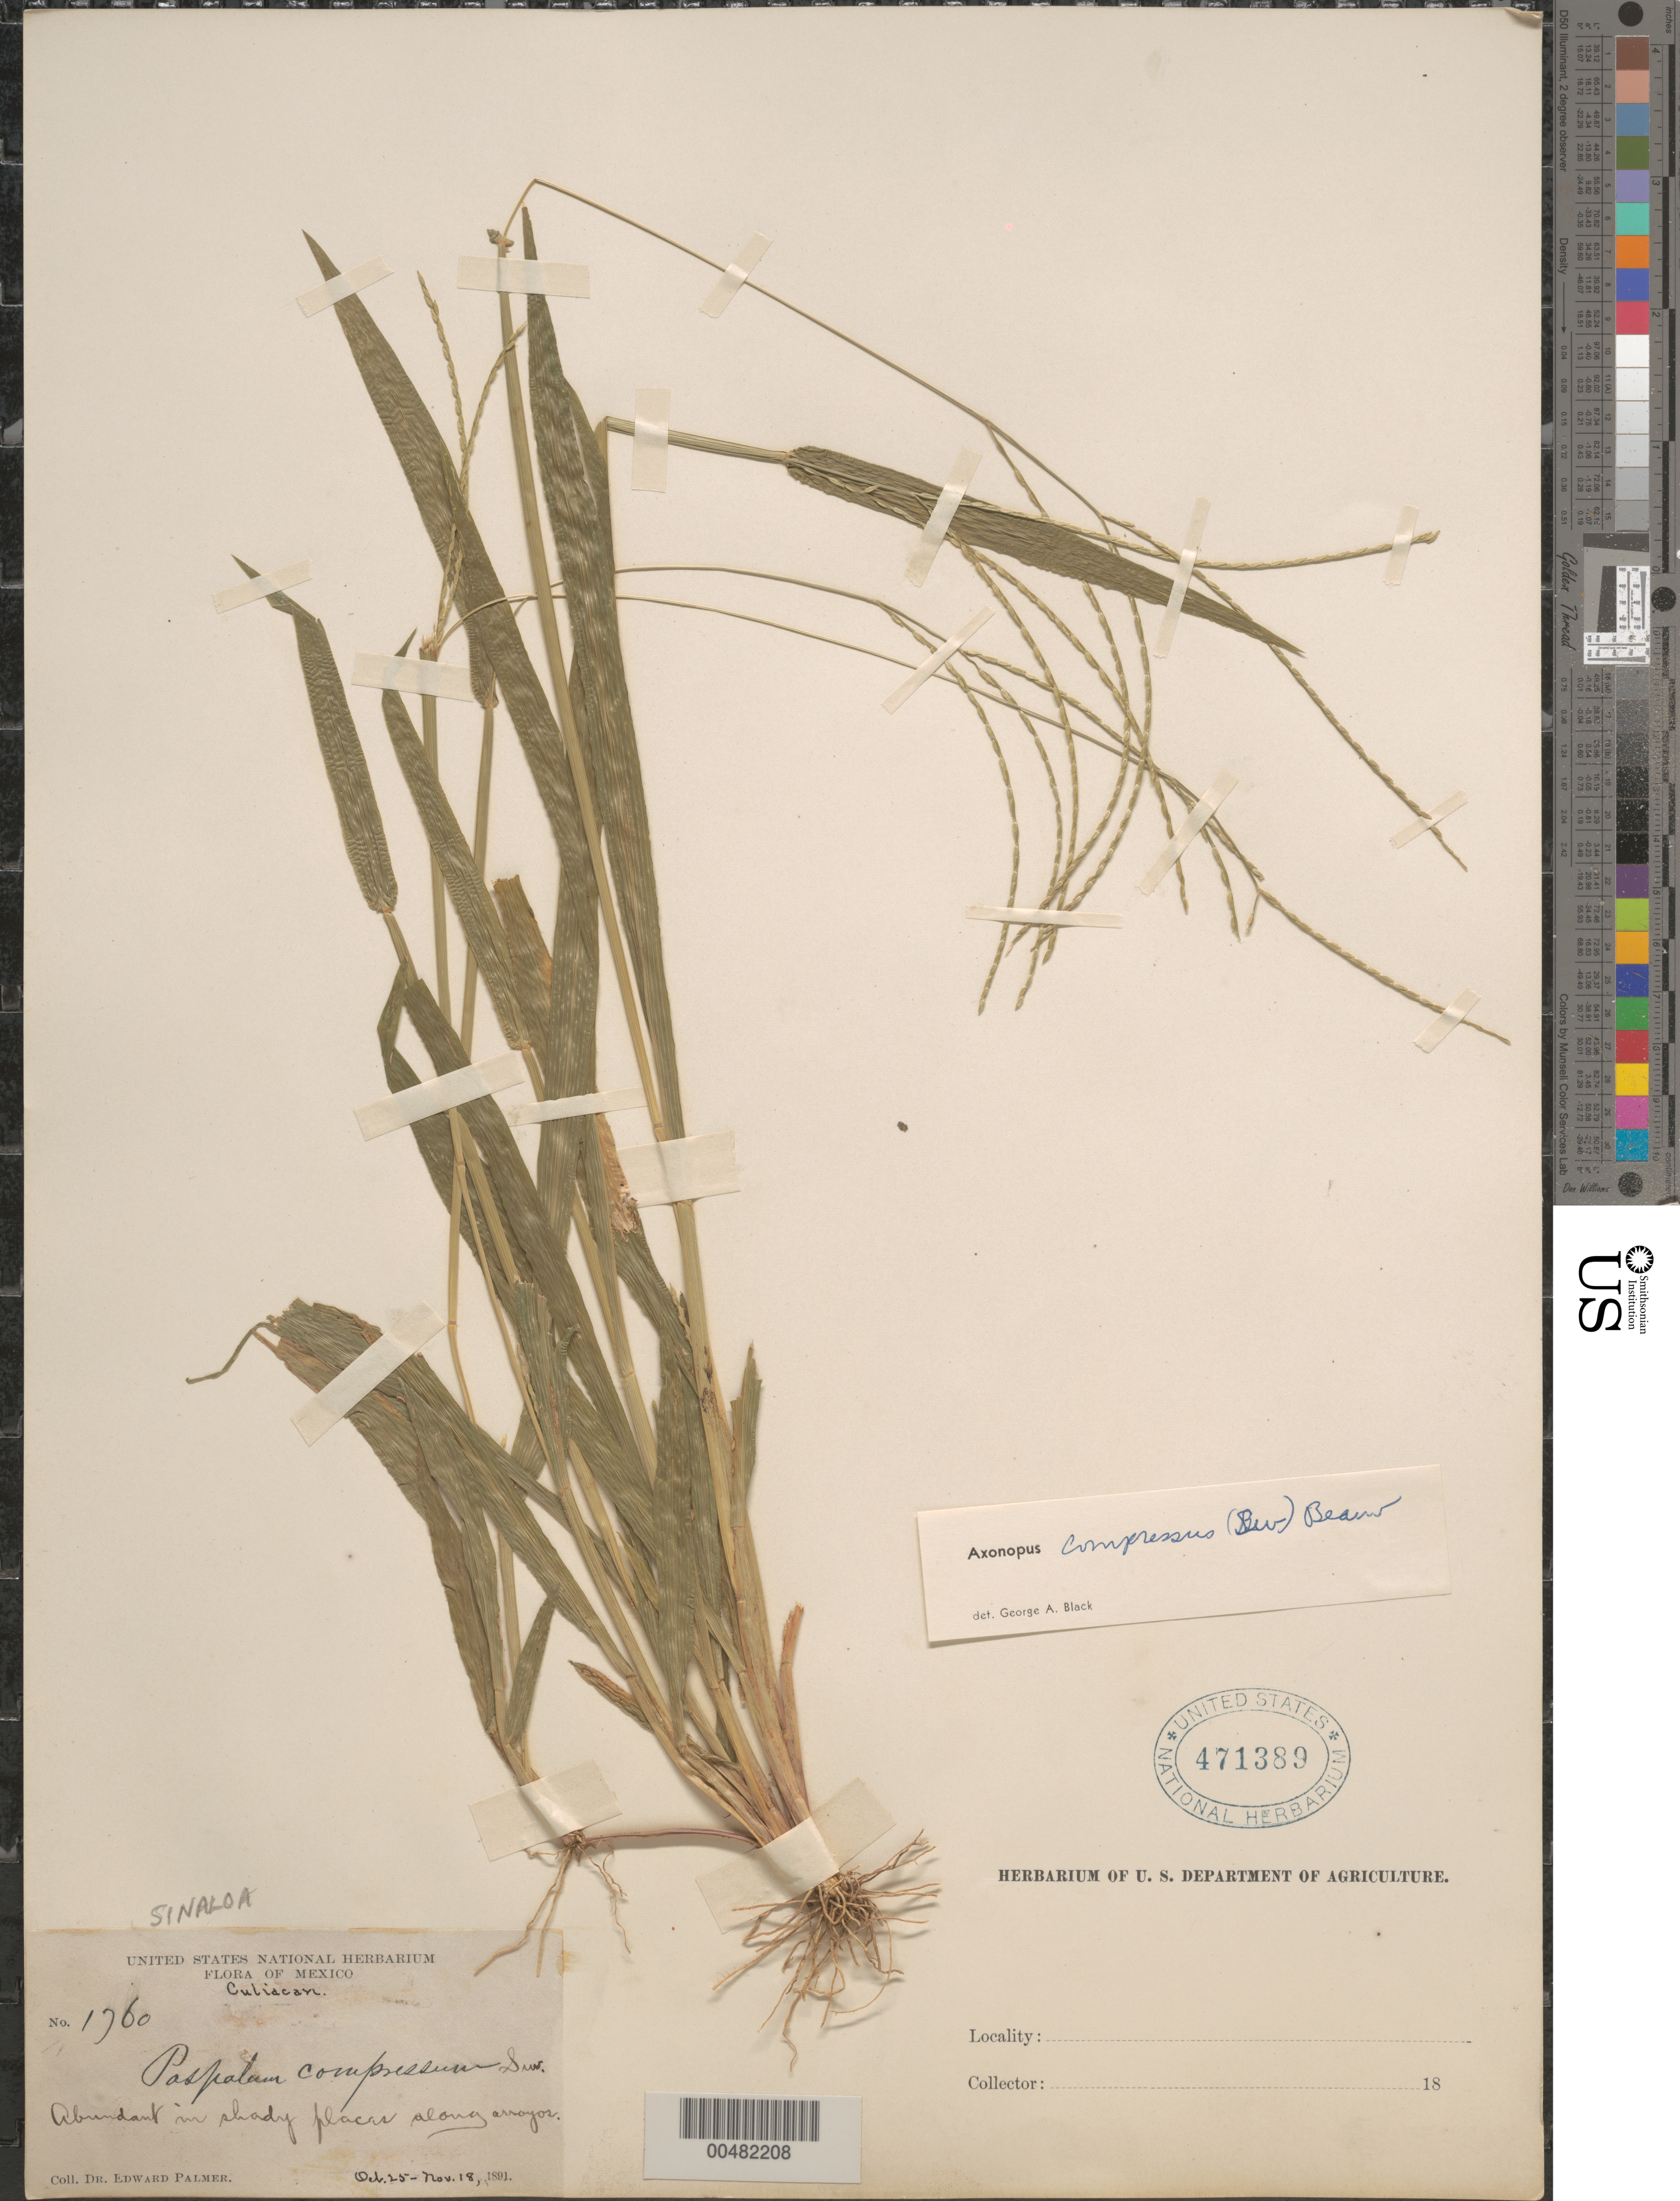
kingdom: Plantae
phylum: Tracheophyta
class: Liliopsida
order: Poales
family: Poaceae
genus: Axonopus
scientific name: Axonopus compressus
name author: (Sw.) P. Beauv.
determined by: Black, G. A.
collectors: E. Palmer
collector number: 1760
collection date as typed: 25 Oct 1891 to 18 Nov 1891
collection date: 1891-10-25/1891-11-18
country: Mexico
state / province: Sinaloa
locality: Culiacan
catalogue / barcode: US 471389